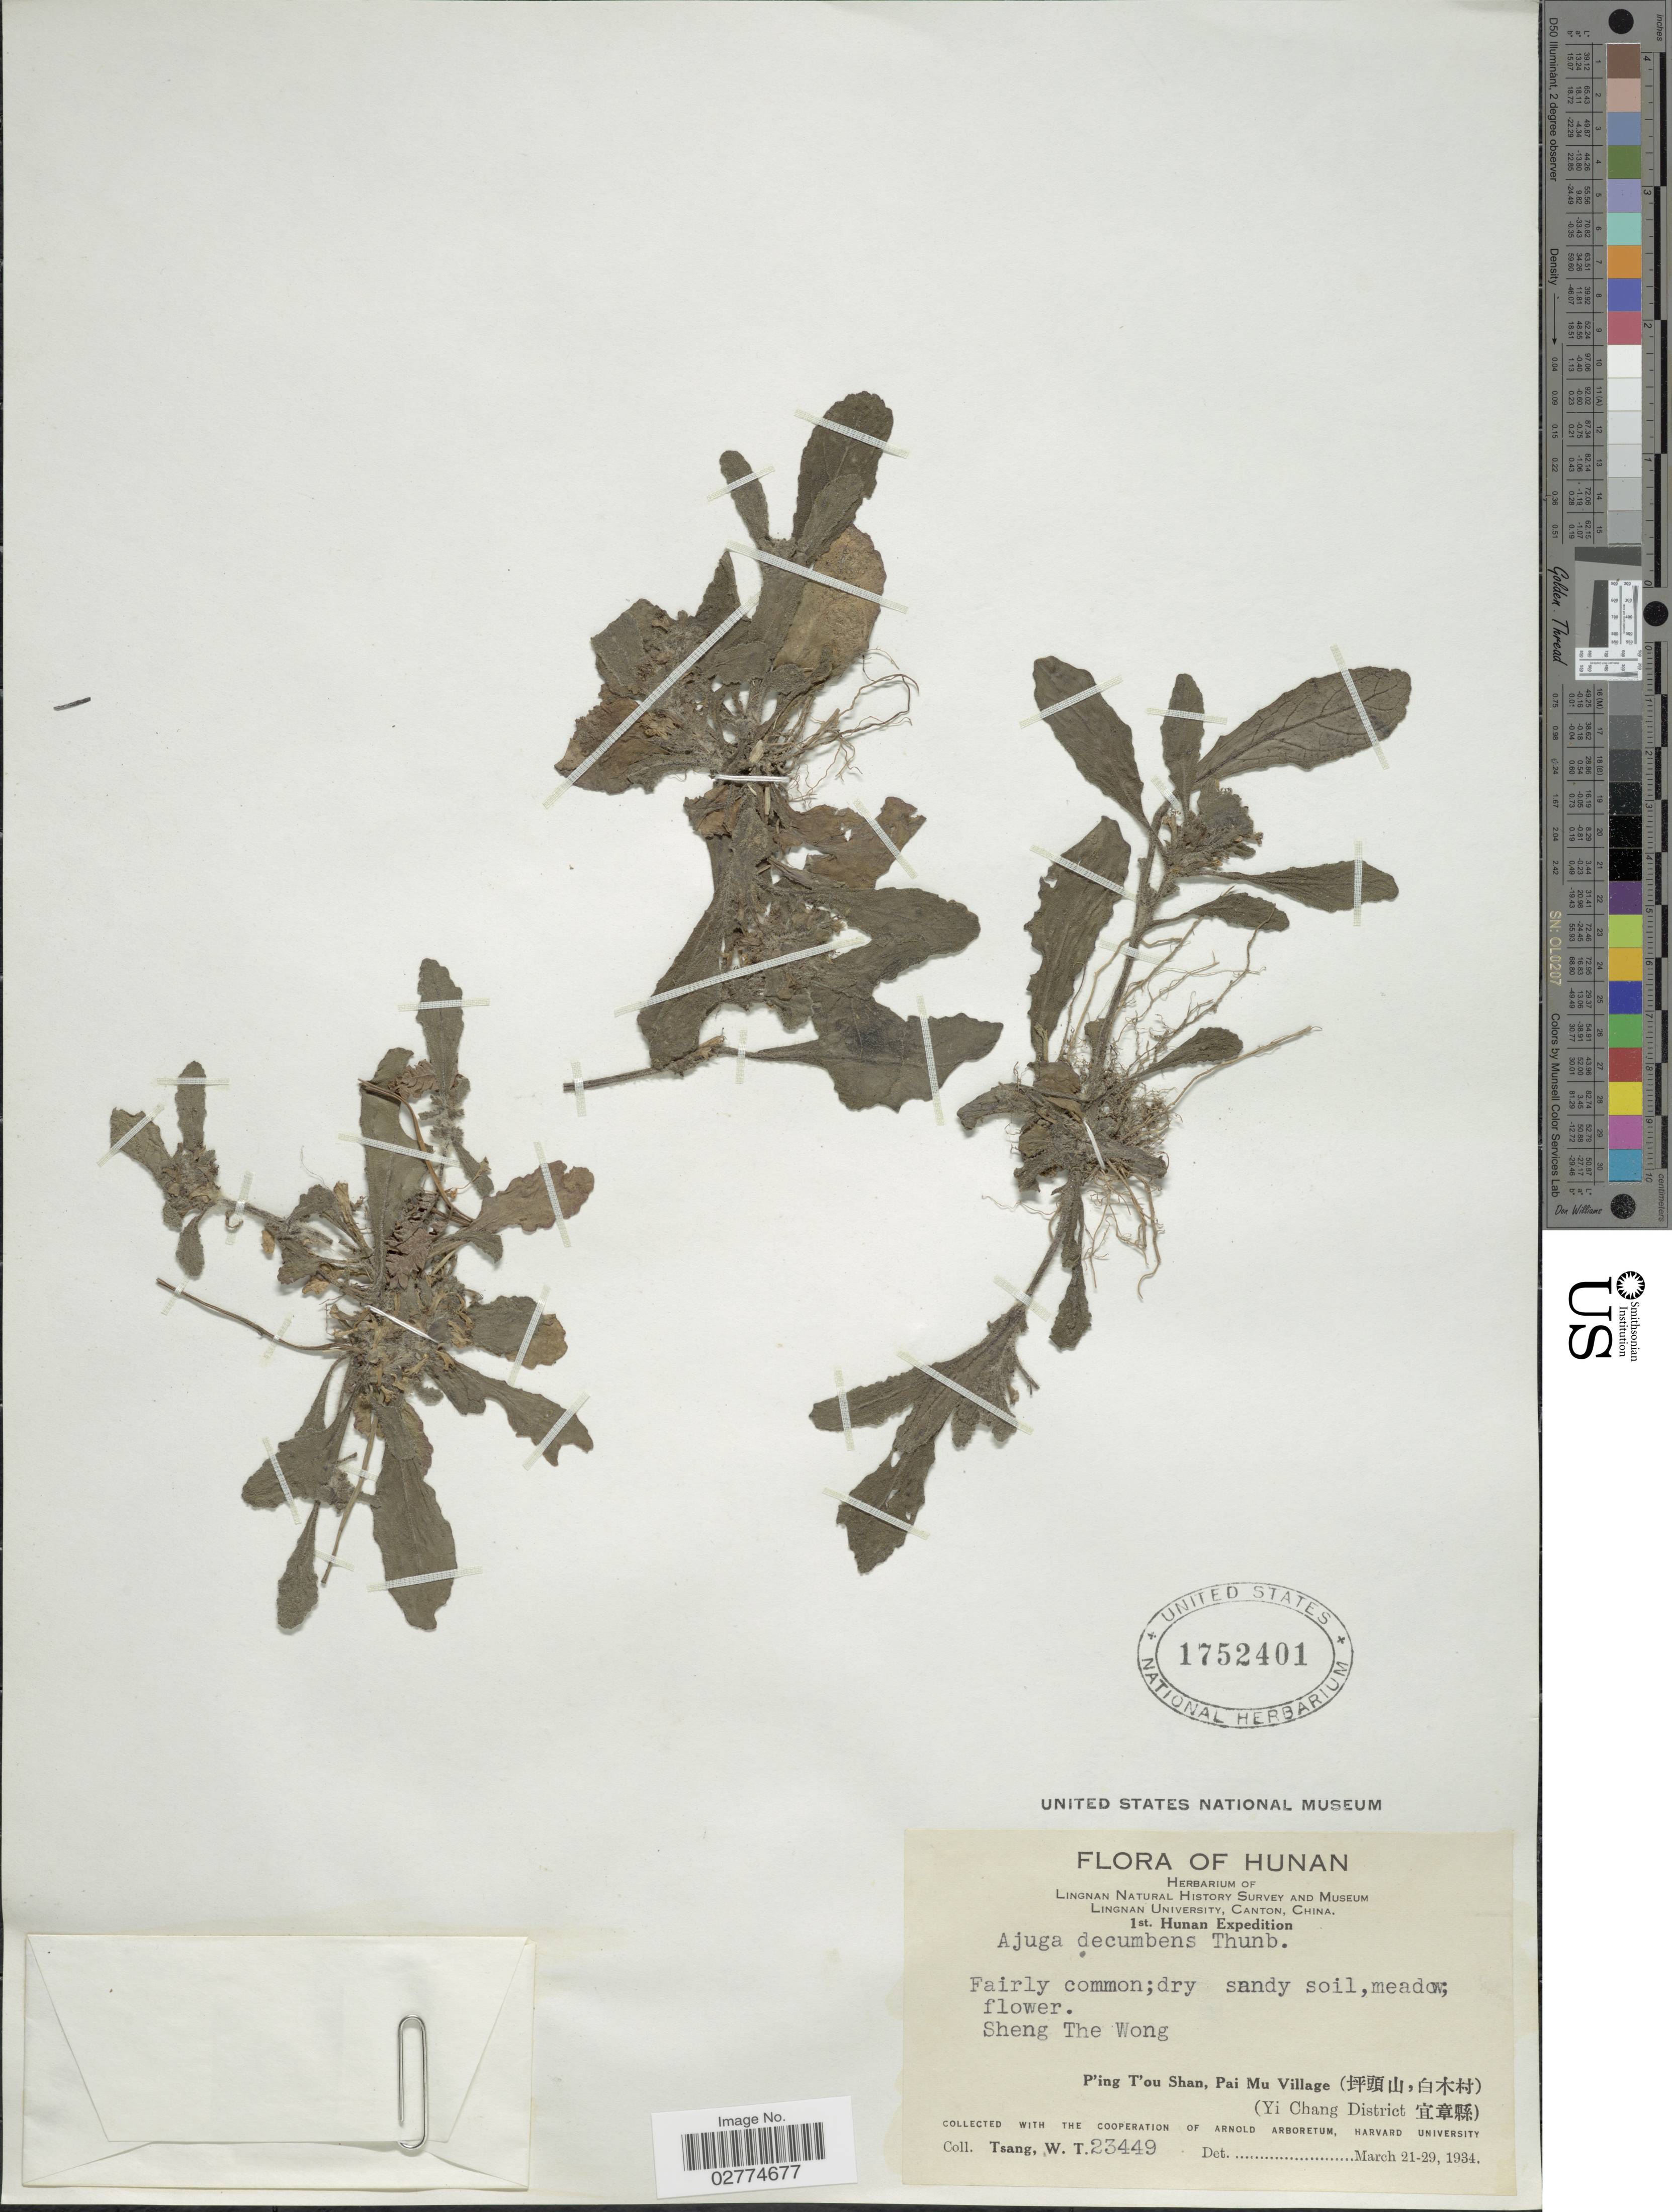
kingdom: Plantae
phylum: Tracheophyta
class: Magnoliopsida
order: Lamiales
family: Lamiaceae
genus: Ajuga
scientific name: Ajuga decumbens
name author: Thunb.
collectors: W. T. Tsang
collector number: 23449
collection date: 1934-03-21/1934-03-29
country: China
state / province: Hunan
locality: Sheng The Wong. P'ing T'ou Shan, Pai Mu Village (Yi Chang District).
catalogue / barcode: US 1752401